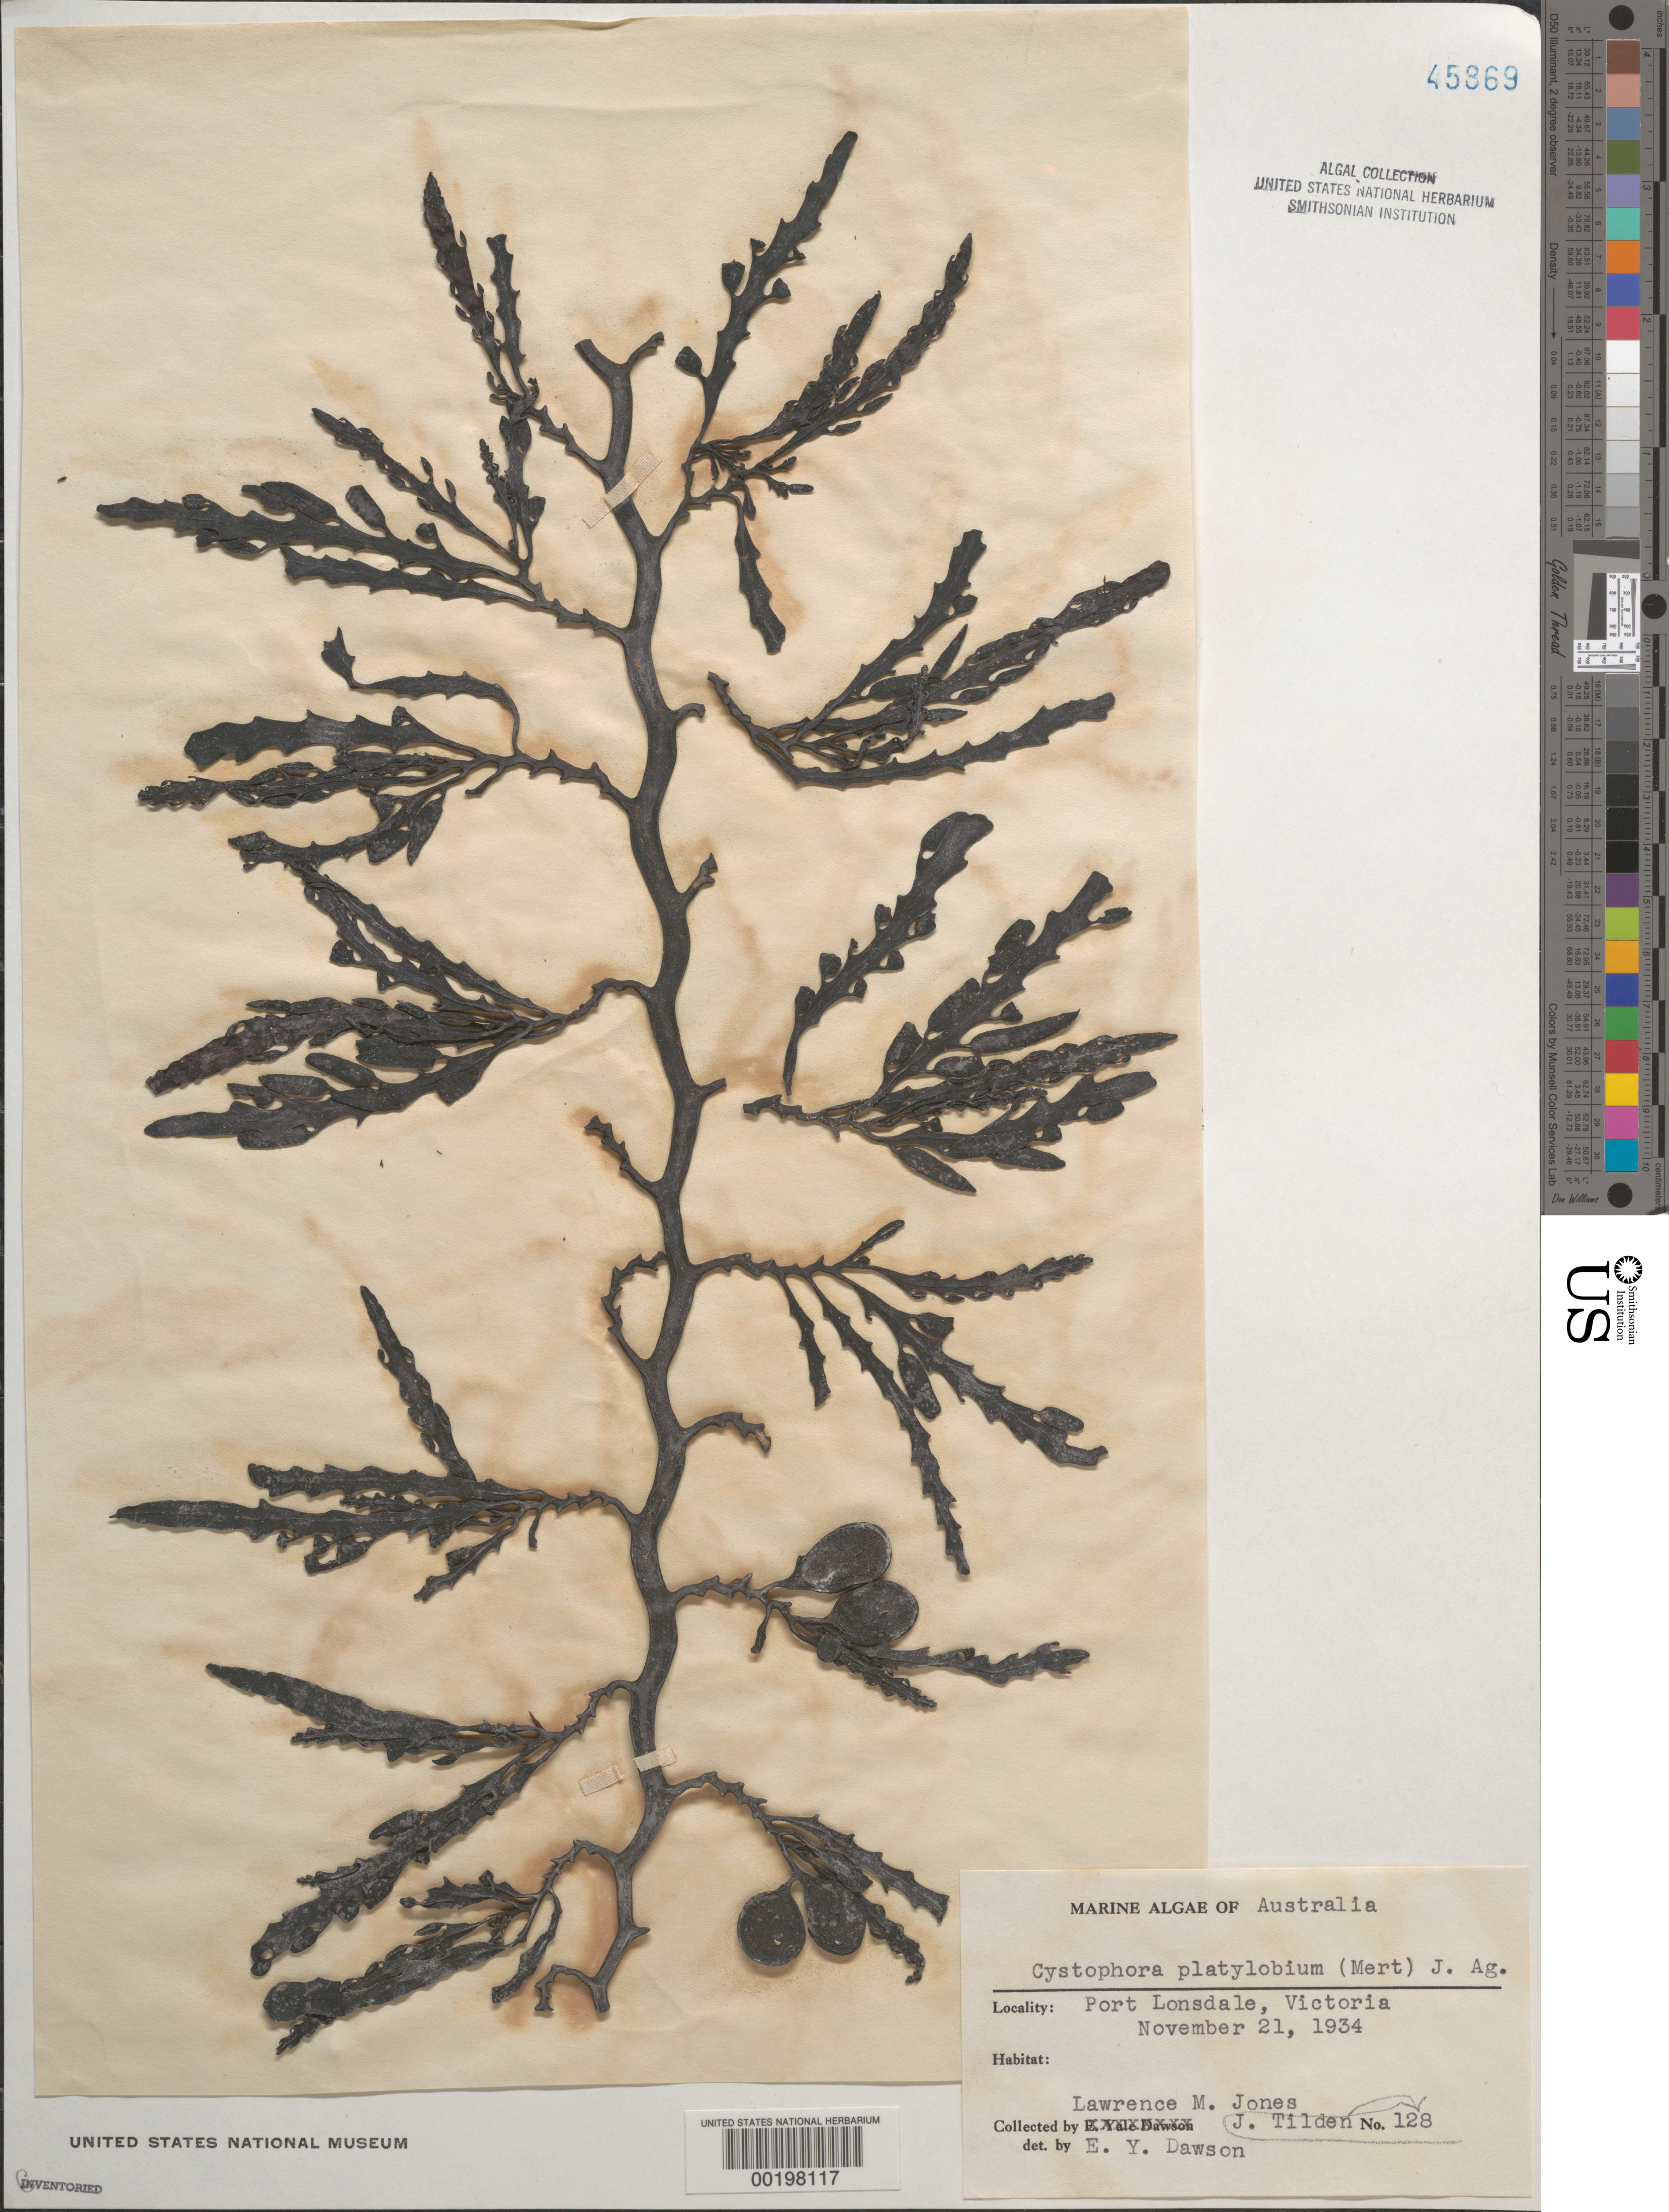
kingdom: Chromista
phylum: Ochrophyta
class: Phaeophyceae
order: Fucales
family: Sargassaceae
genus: Cystophora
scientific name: Cystophora platylobium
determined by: Dawson, E. Y.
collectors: L. M. Jones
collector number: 128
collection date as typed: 21 Nov 1934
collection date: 1934-11-21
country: Australia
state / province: Victoria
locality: Port lonsdale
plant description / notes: Tilden, South Pacific Plants, Second Series, 1934-1935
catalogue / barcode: US 45869